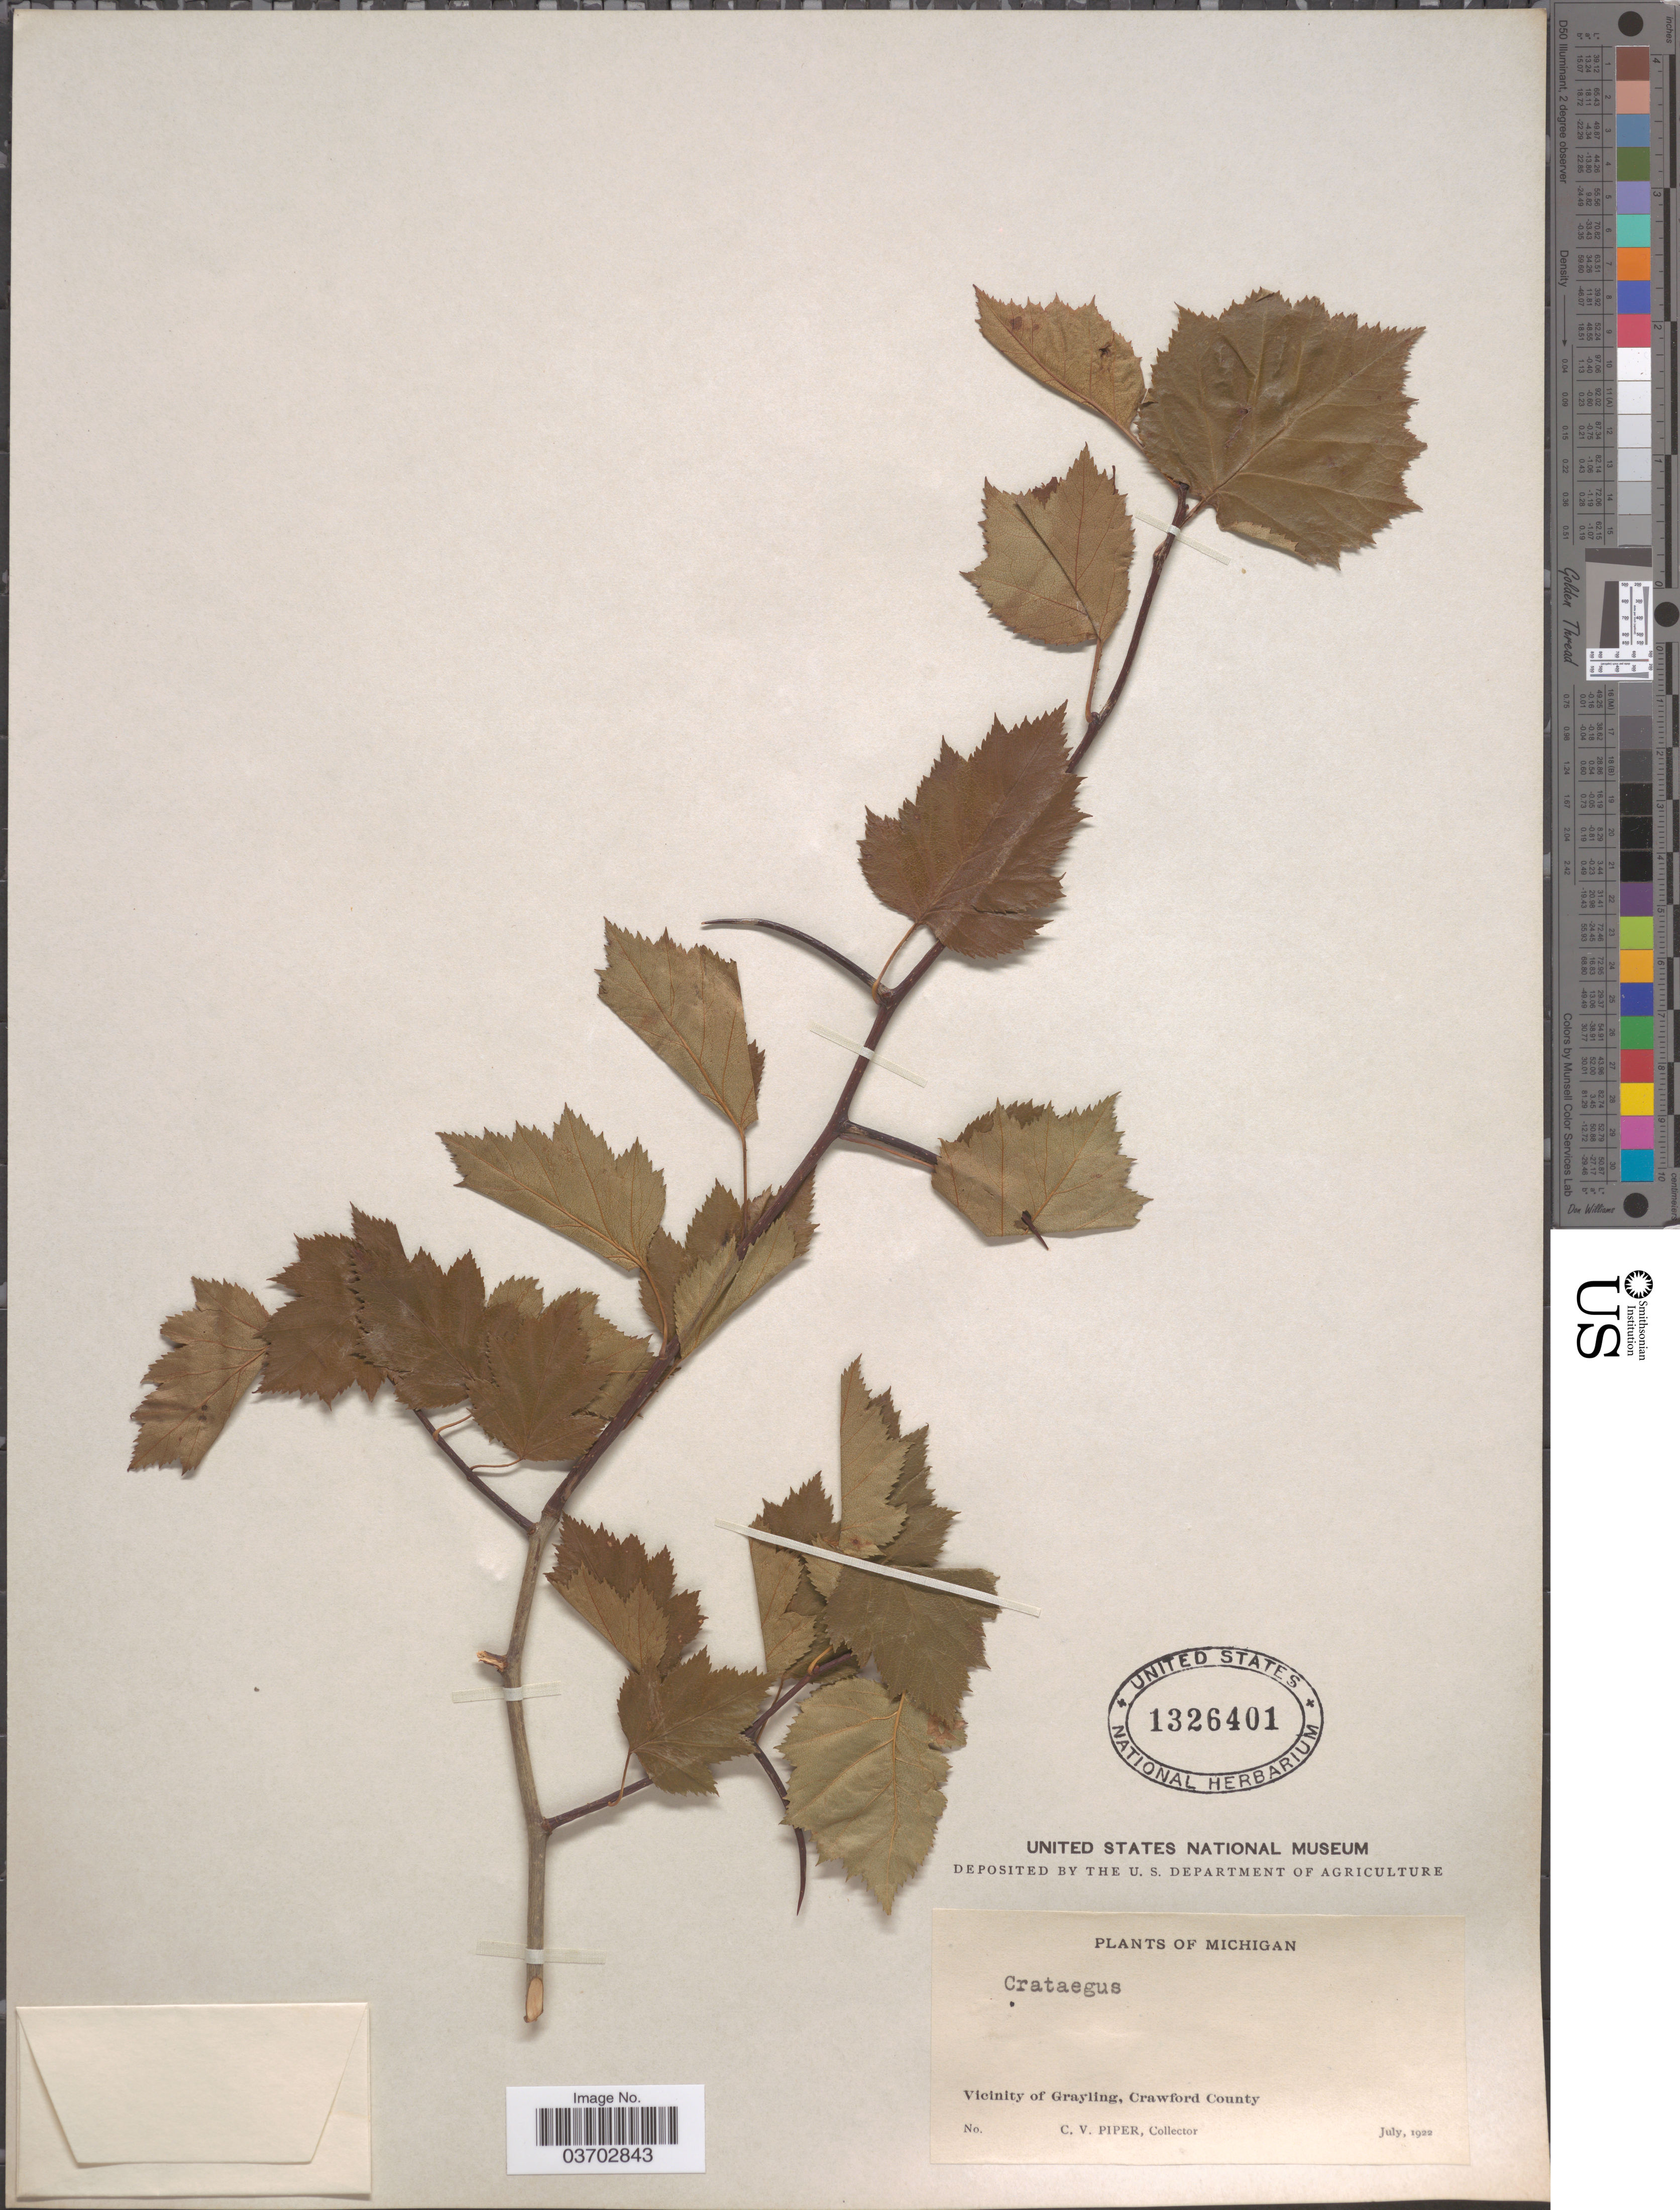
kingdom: Plantae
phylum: Tracheophyta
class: Magnoliopsida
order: Rosales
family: Rosaceae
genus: Crataegus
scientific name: Crataegus sp.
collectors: C. V. Piper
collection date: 1922-07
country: United States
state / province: Michigan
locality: Vicinity of Grayling, Crawford County.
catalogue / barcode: US 1326401